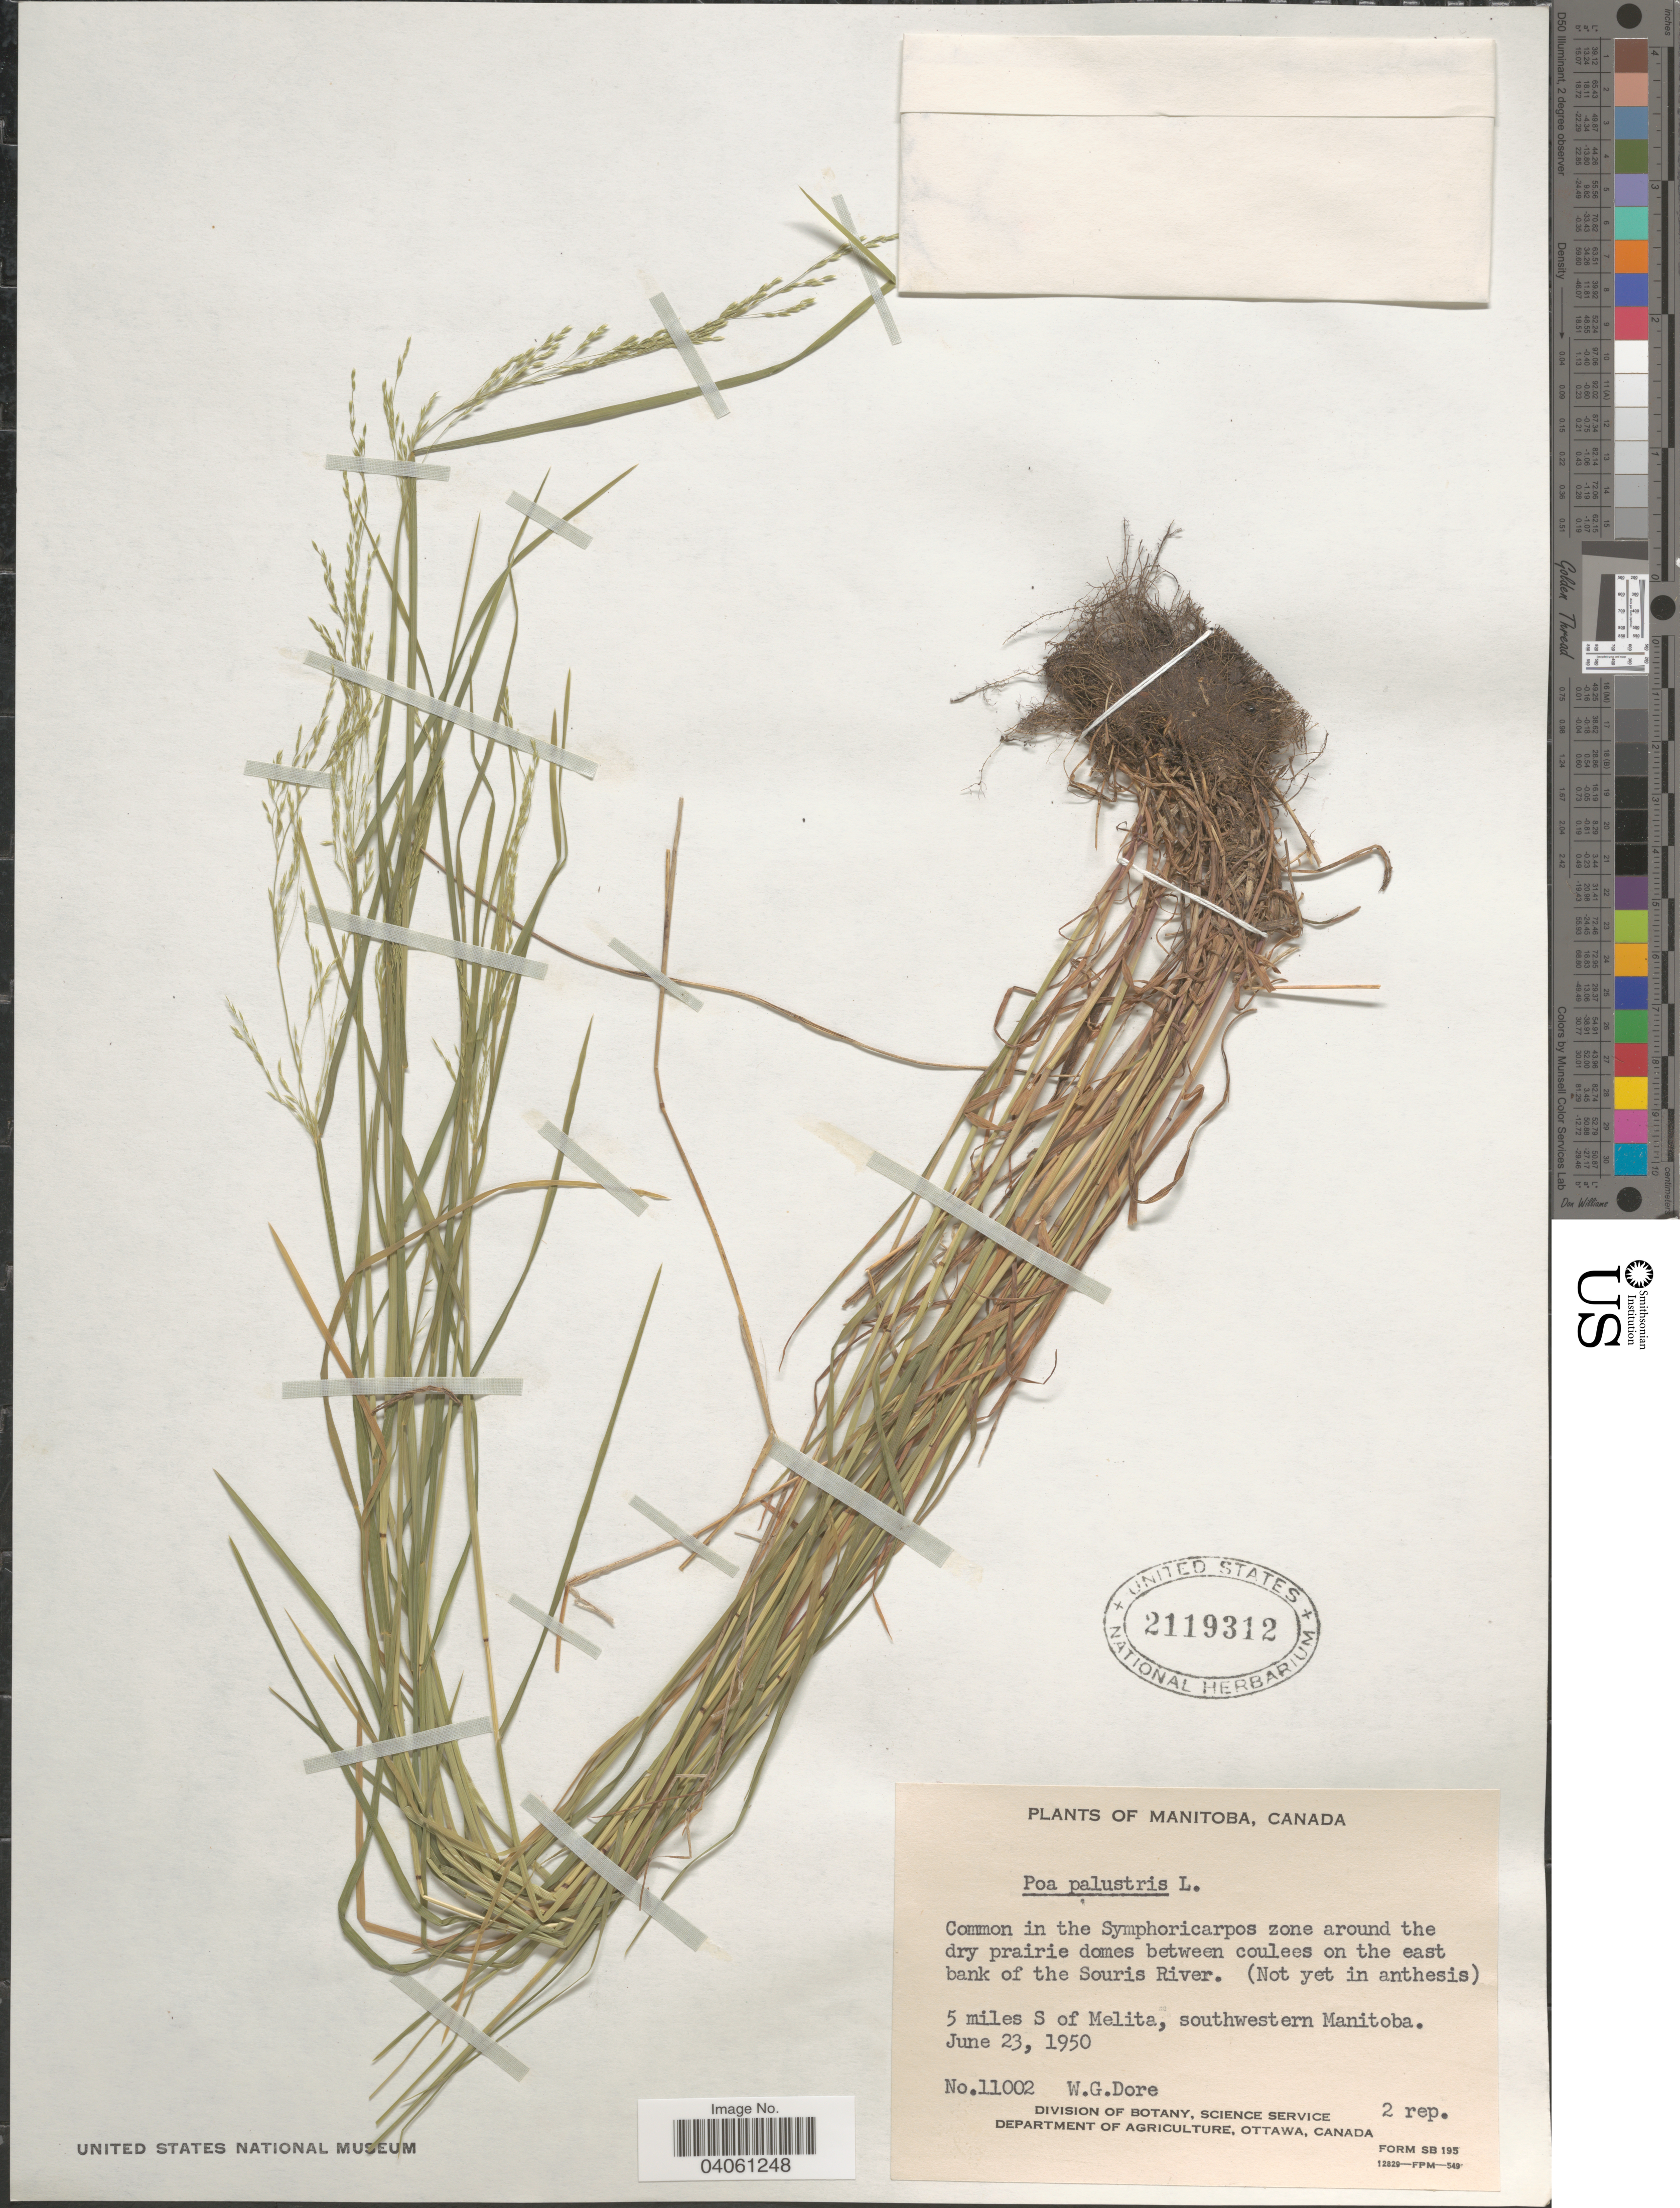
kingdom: Plantae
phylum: Tracheophyta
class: Liliopsida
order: Poales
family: Poaceae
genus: Poa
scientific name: Poa palustris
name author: L.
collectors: W. Dore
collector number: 11002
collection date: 1950-06-23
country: Canada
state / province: Manitoba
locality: In the Symphoricarpos zone around the dry prairie domes between coulees on the east bank of the Souris River. 5 miles S of Melita, southwestern Manitoba.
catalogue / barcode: US 2119312